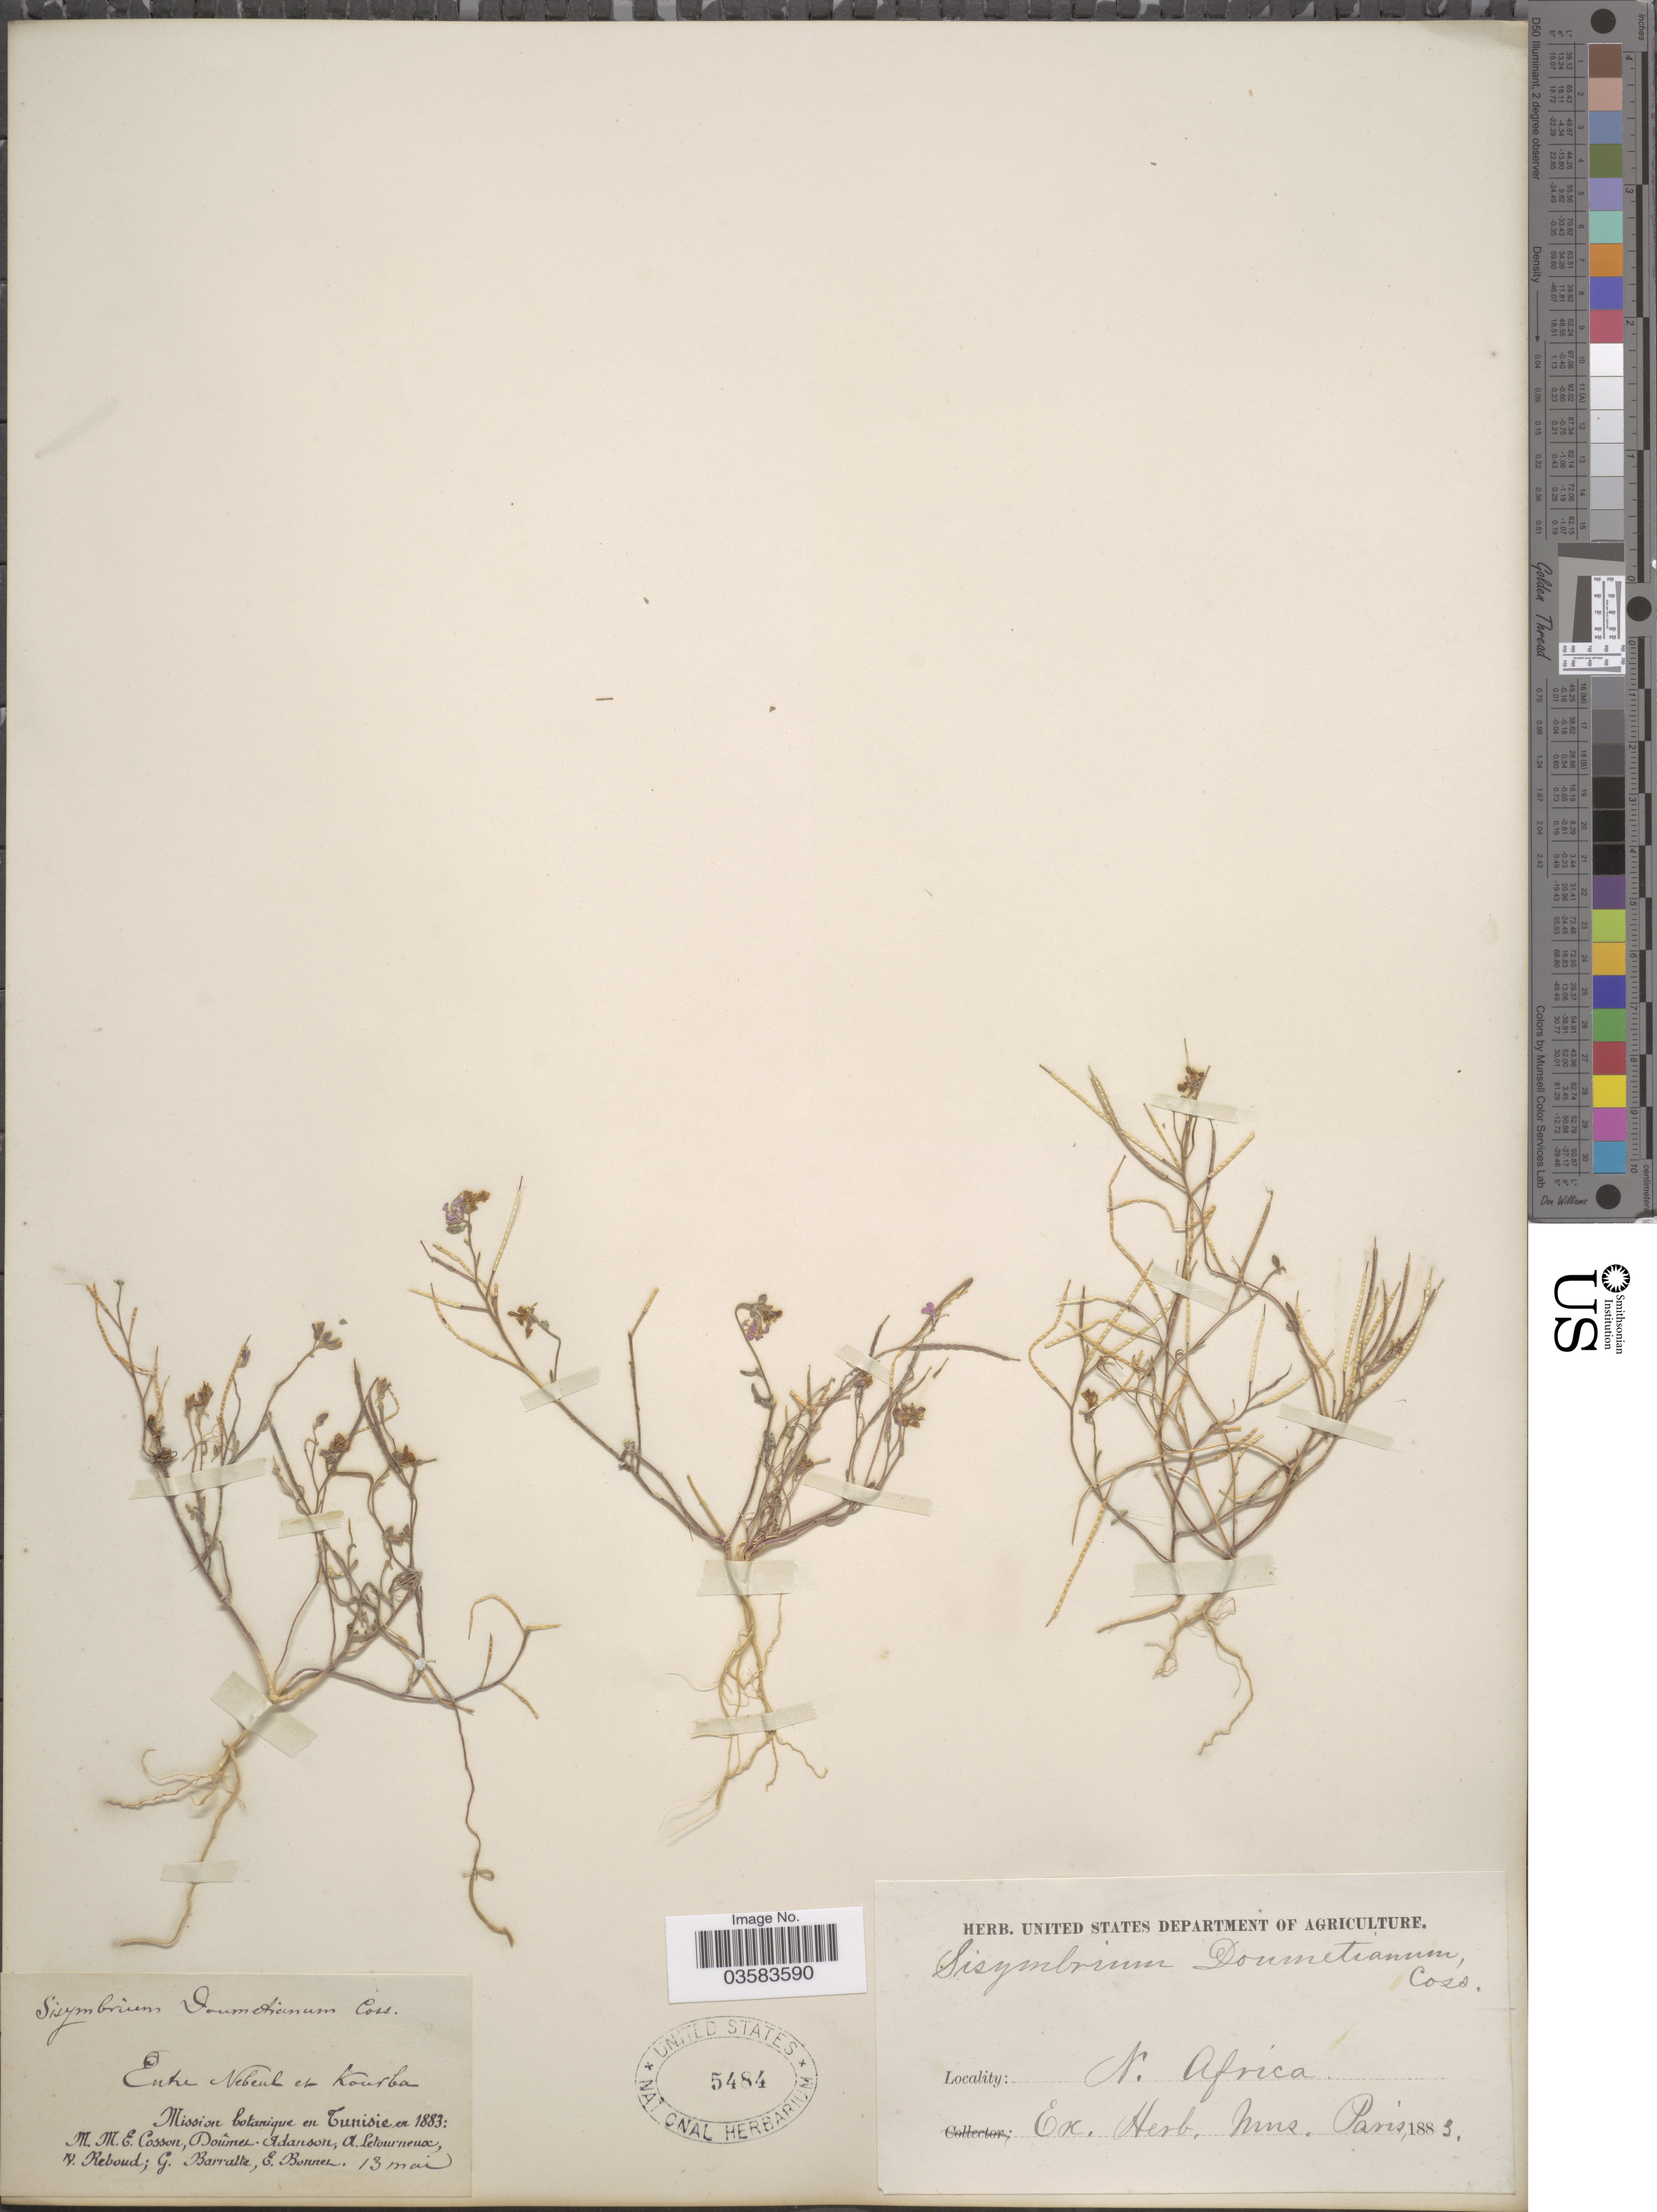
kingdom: Plantae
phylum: Tracheophyta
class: Magnoliopsida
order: Brassicales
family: Brassicaceae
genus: Sisymbrium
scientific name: Sisymbrium doumetianum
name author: Coss.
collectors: M. Cosson, -. Doumel-Adanson, A. Letourneux, V. Reboud & et al.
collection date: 1883-05-13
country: Tunisia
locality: Entre Nebeul et Kourba. Mission botanique en Tunisie.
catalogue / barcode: US 5484